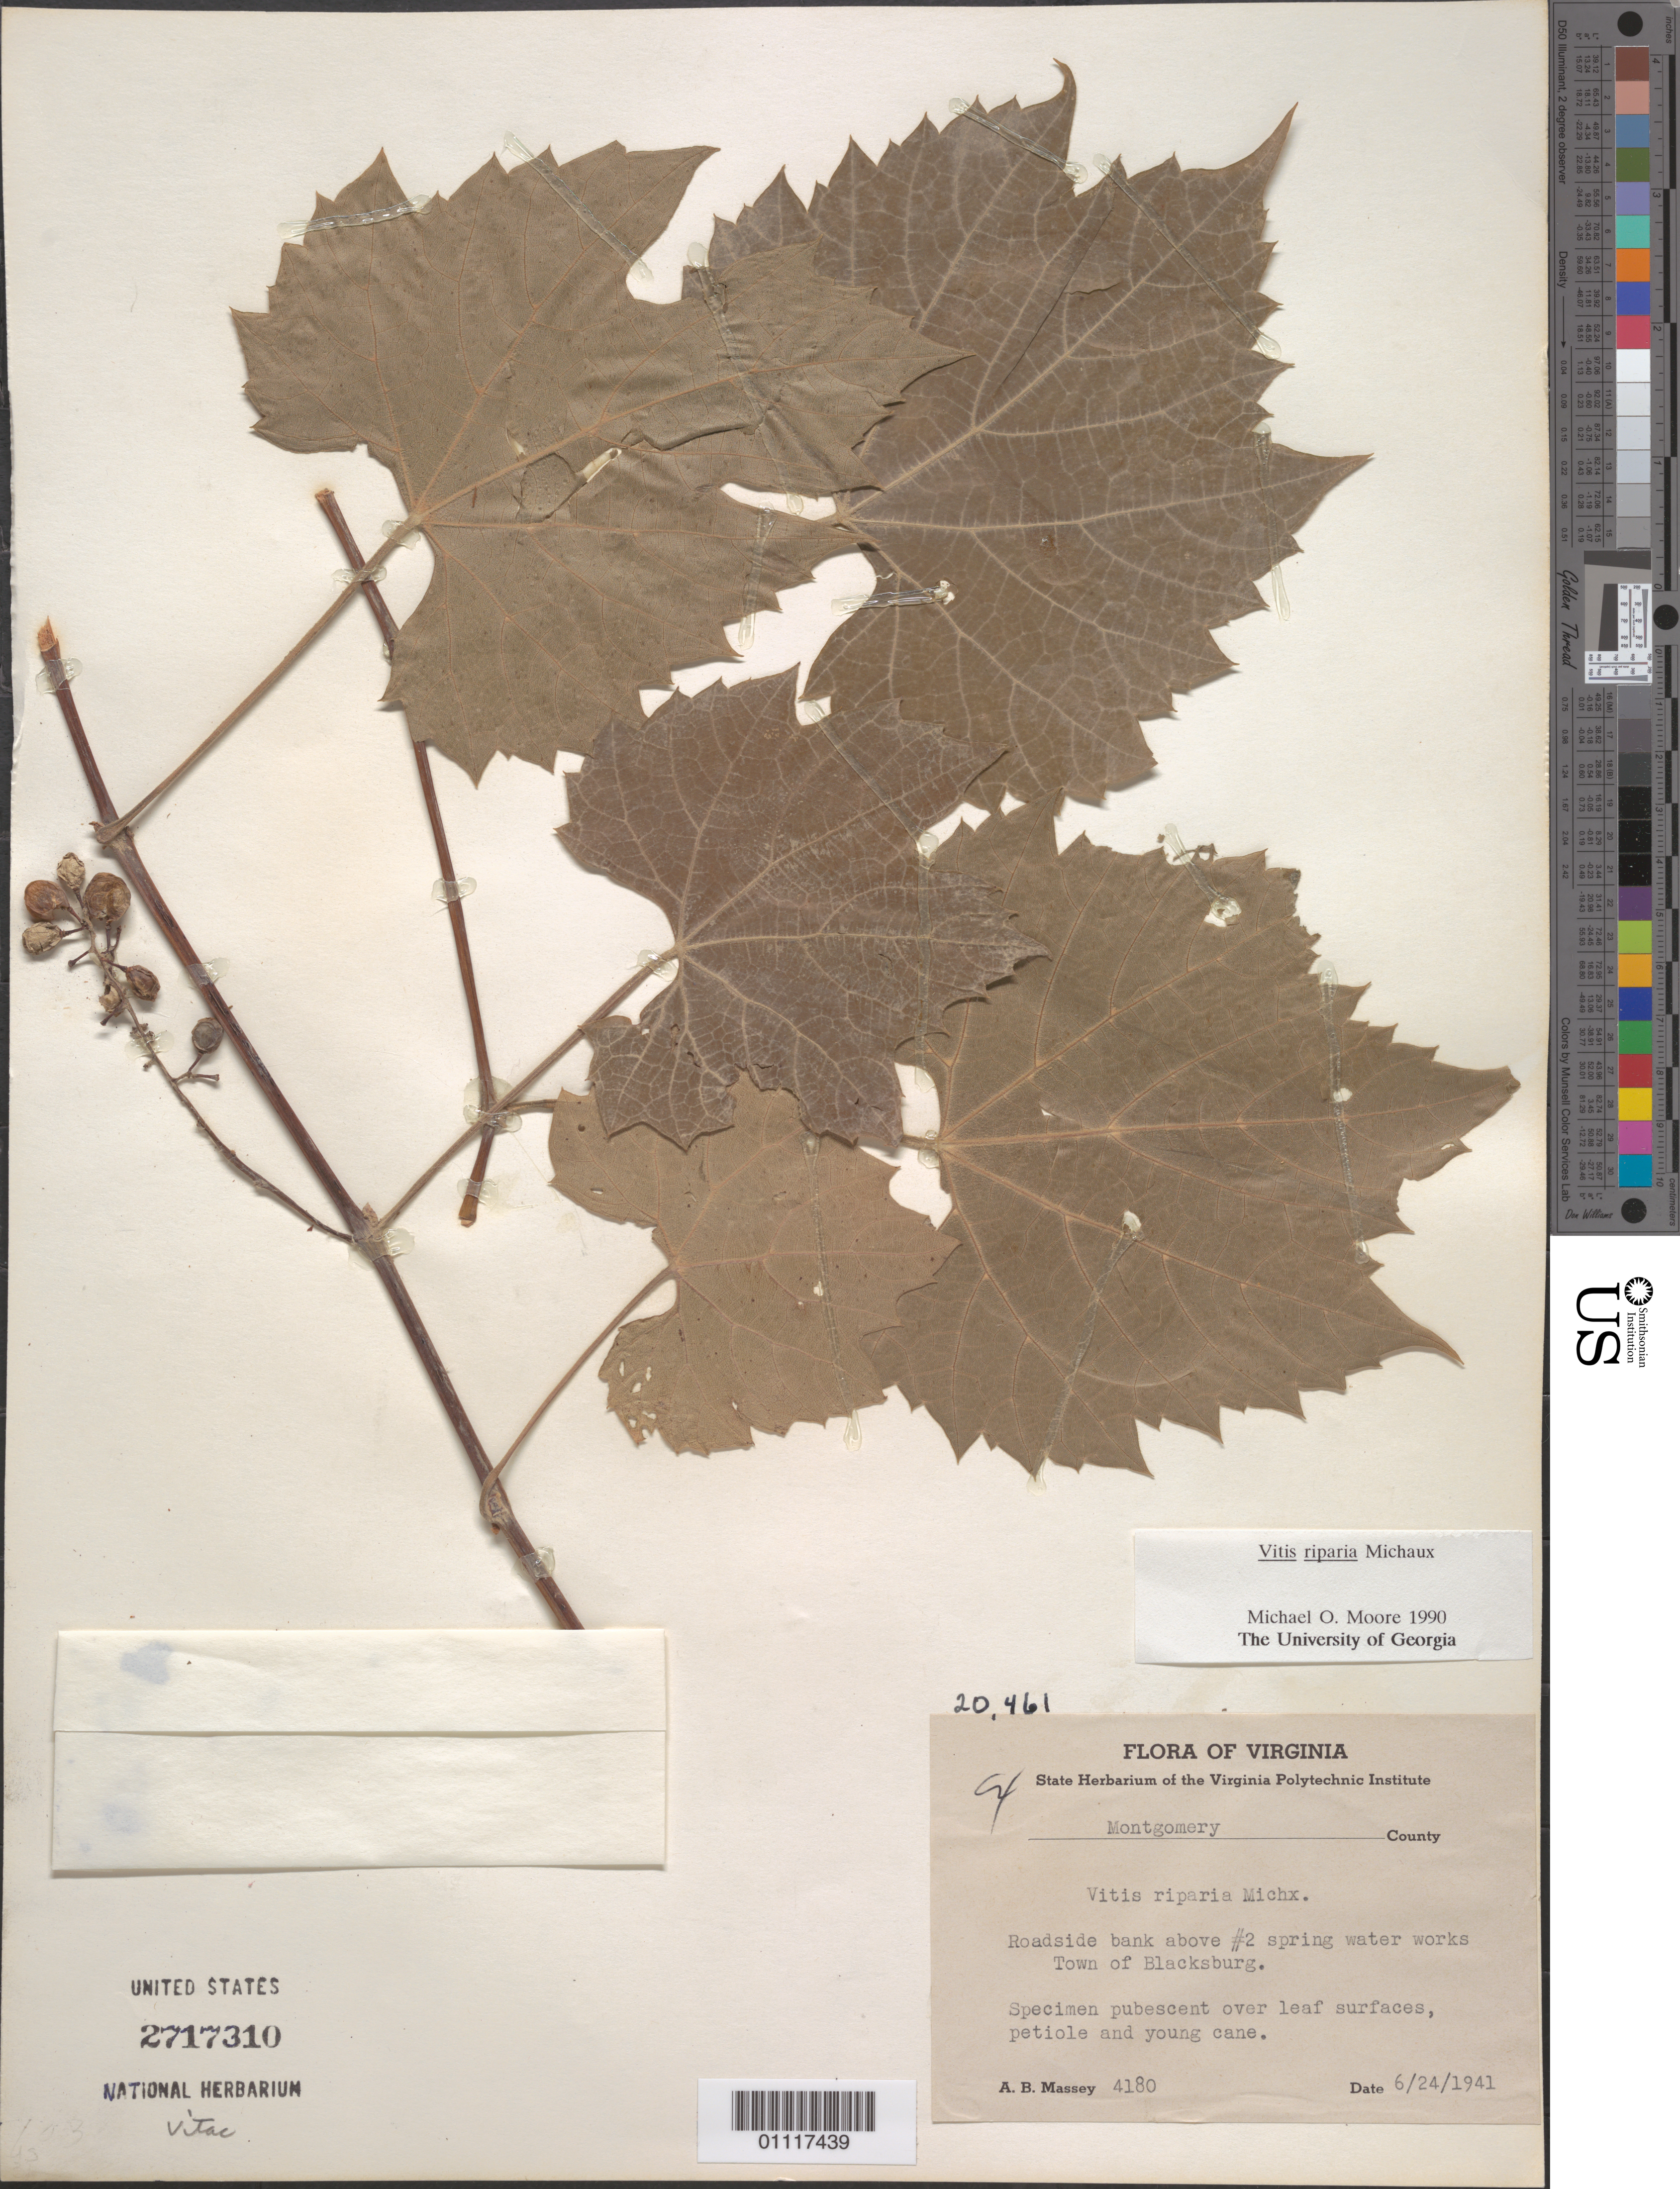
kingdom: Plantae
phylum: Tracheophyta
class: Magnoliopsida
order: Vitales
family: Vitaceae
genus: Vitis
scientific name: Vitis riparia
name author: Michx.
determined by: Moore, M. O.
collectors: A. Massey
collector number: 4180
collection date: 1941-06-24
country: United States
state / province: Virginia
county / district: Montgomery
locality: Roadside bank above #2 spring water works, Town of Blacksburg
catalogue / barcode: US 2717310